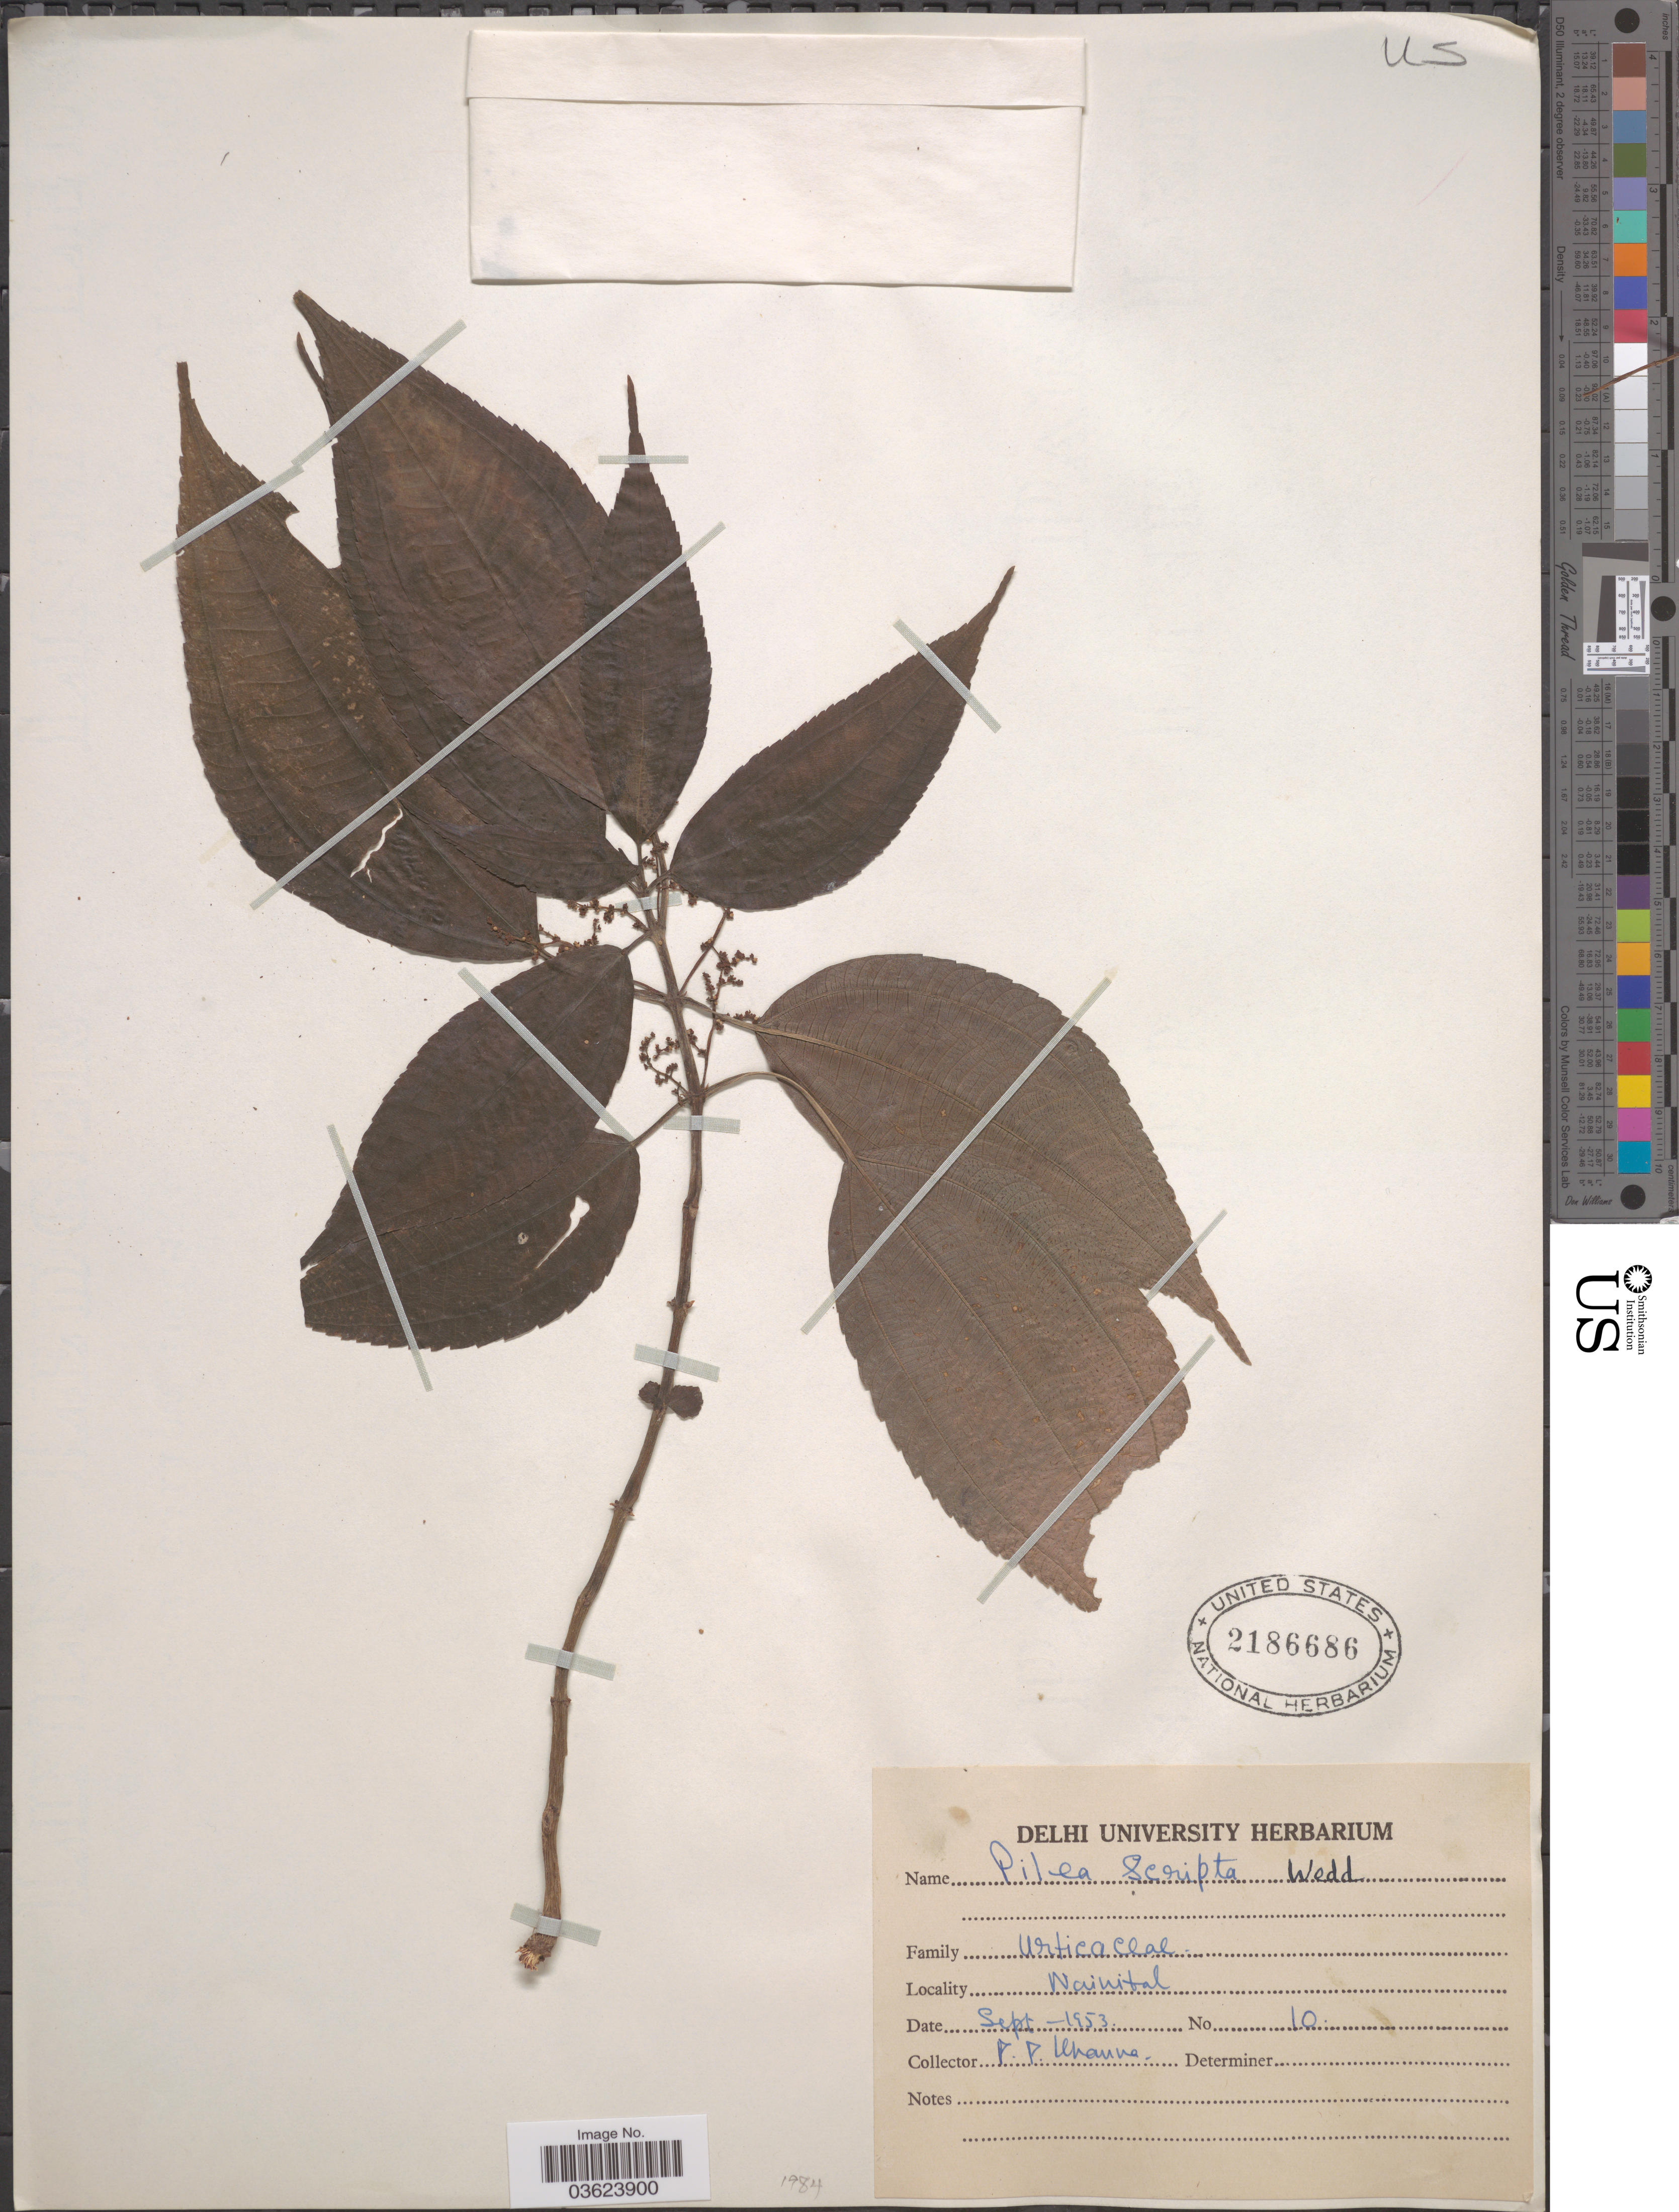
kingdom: Plantae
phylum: Tracheophyta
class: Magnoliopsida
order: Rosales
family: Urticaceae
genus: Pilea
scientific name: Pilea scripta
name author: (Buch.-Ham. ex D. Don) Wedd.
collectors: P. Khanna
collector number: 10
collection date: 1953-09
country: India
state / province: Delhi, Capital Territory of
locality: Nainital.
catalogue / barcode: US 2186686